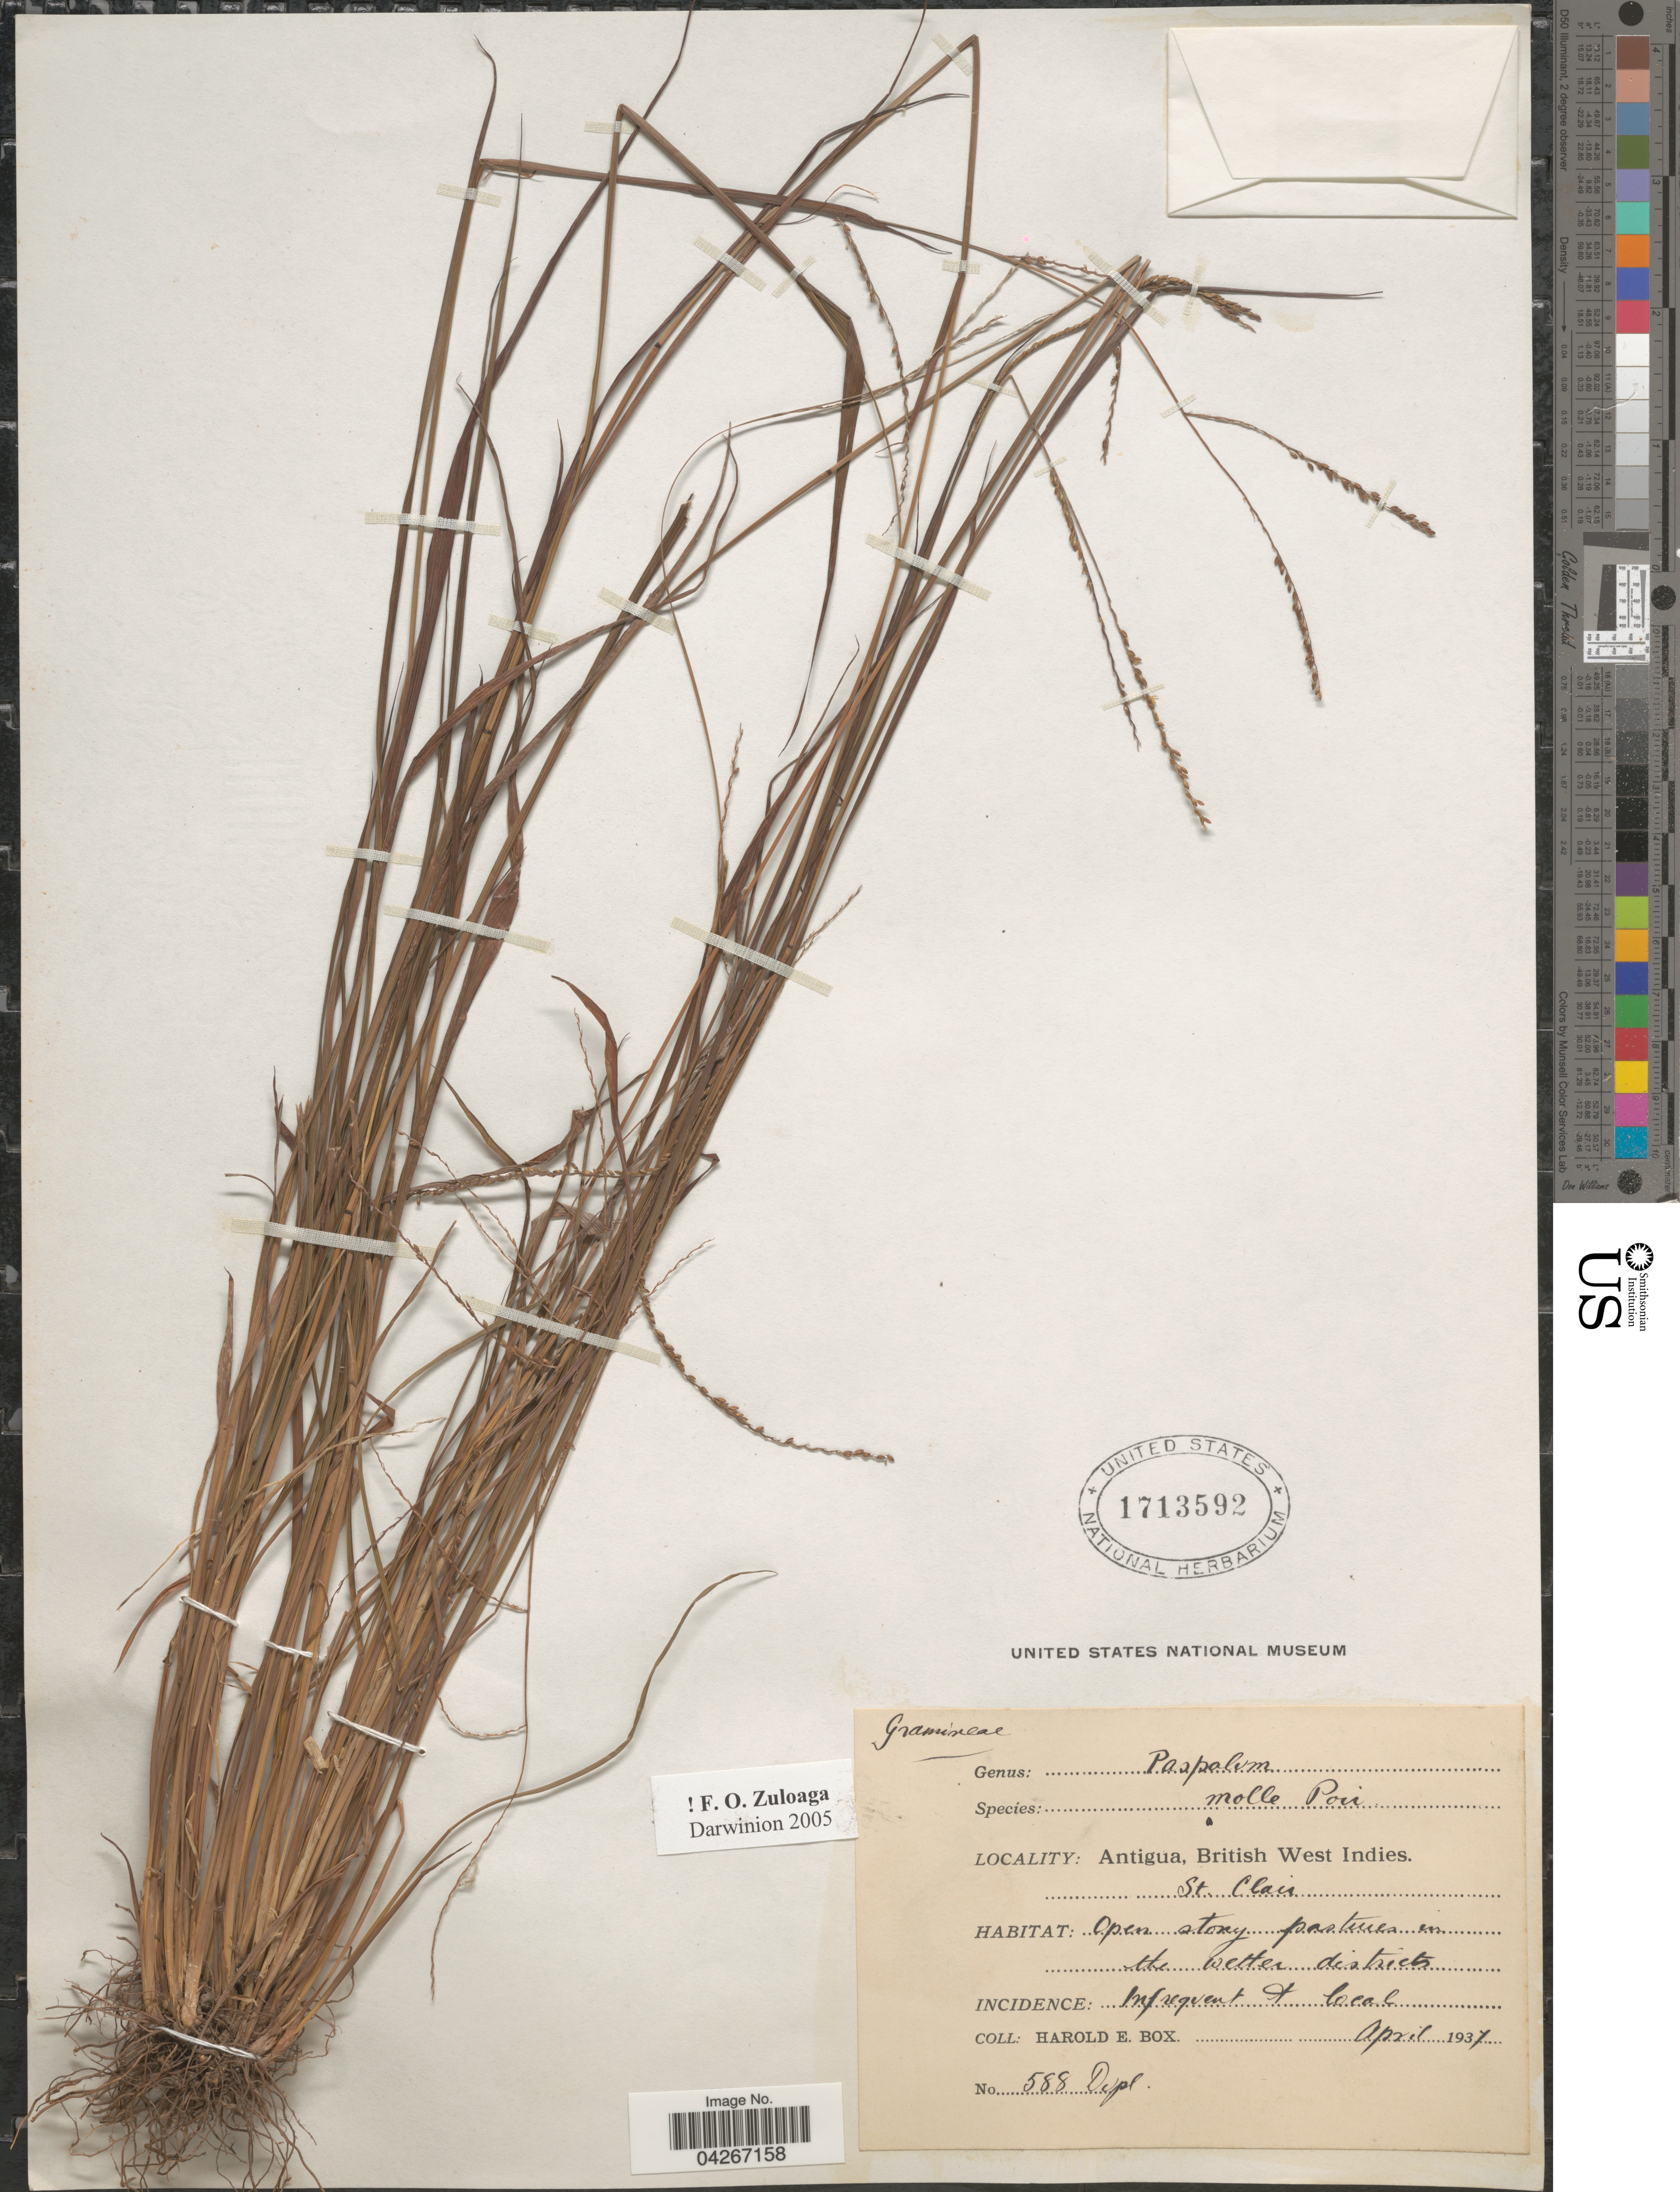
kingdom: Plantae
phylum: Tracheophyta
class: Liliopsida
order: Poales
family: Poaceae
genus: Paspalum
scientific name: Paspalum molle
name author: Poir.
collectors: H. E. Box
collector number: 588?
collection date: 1937-04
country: Antigua and Barbuda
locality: Antigua, British West Indies. St. Clair.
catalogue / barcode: US 1713592